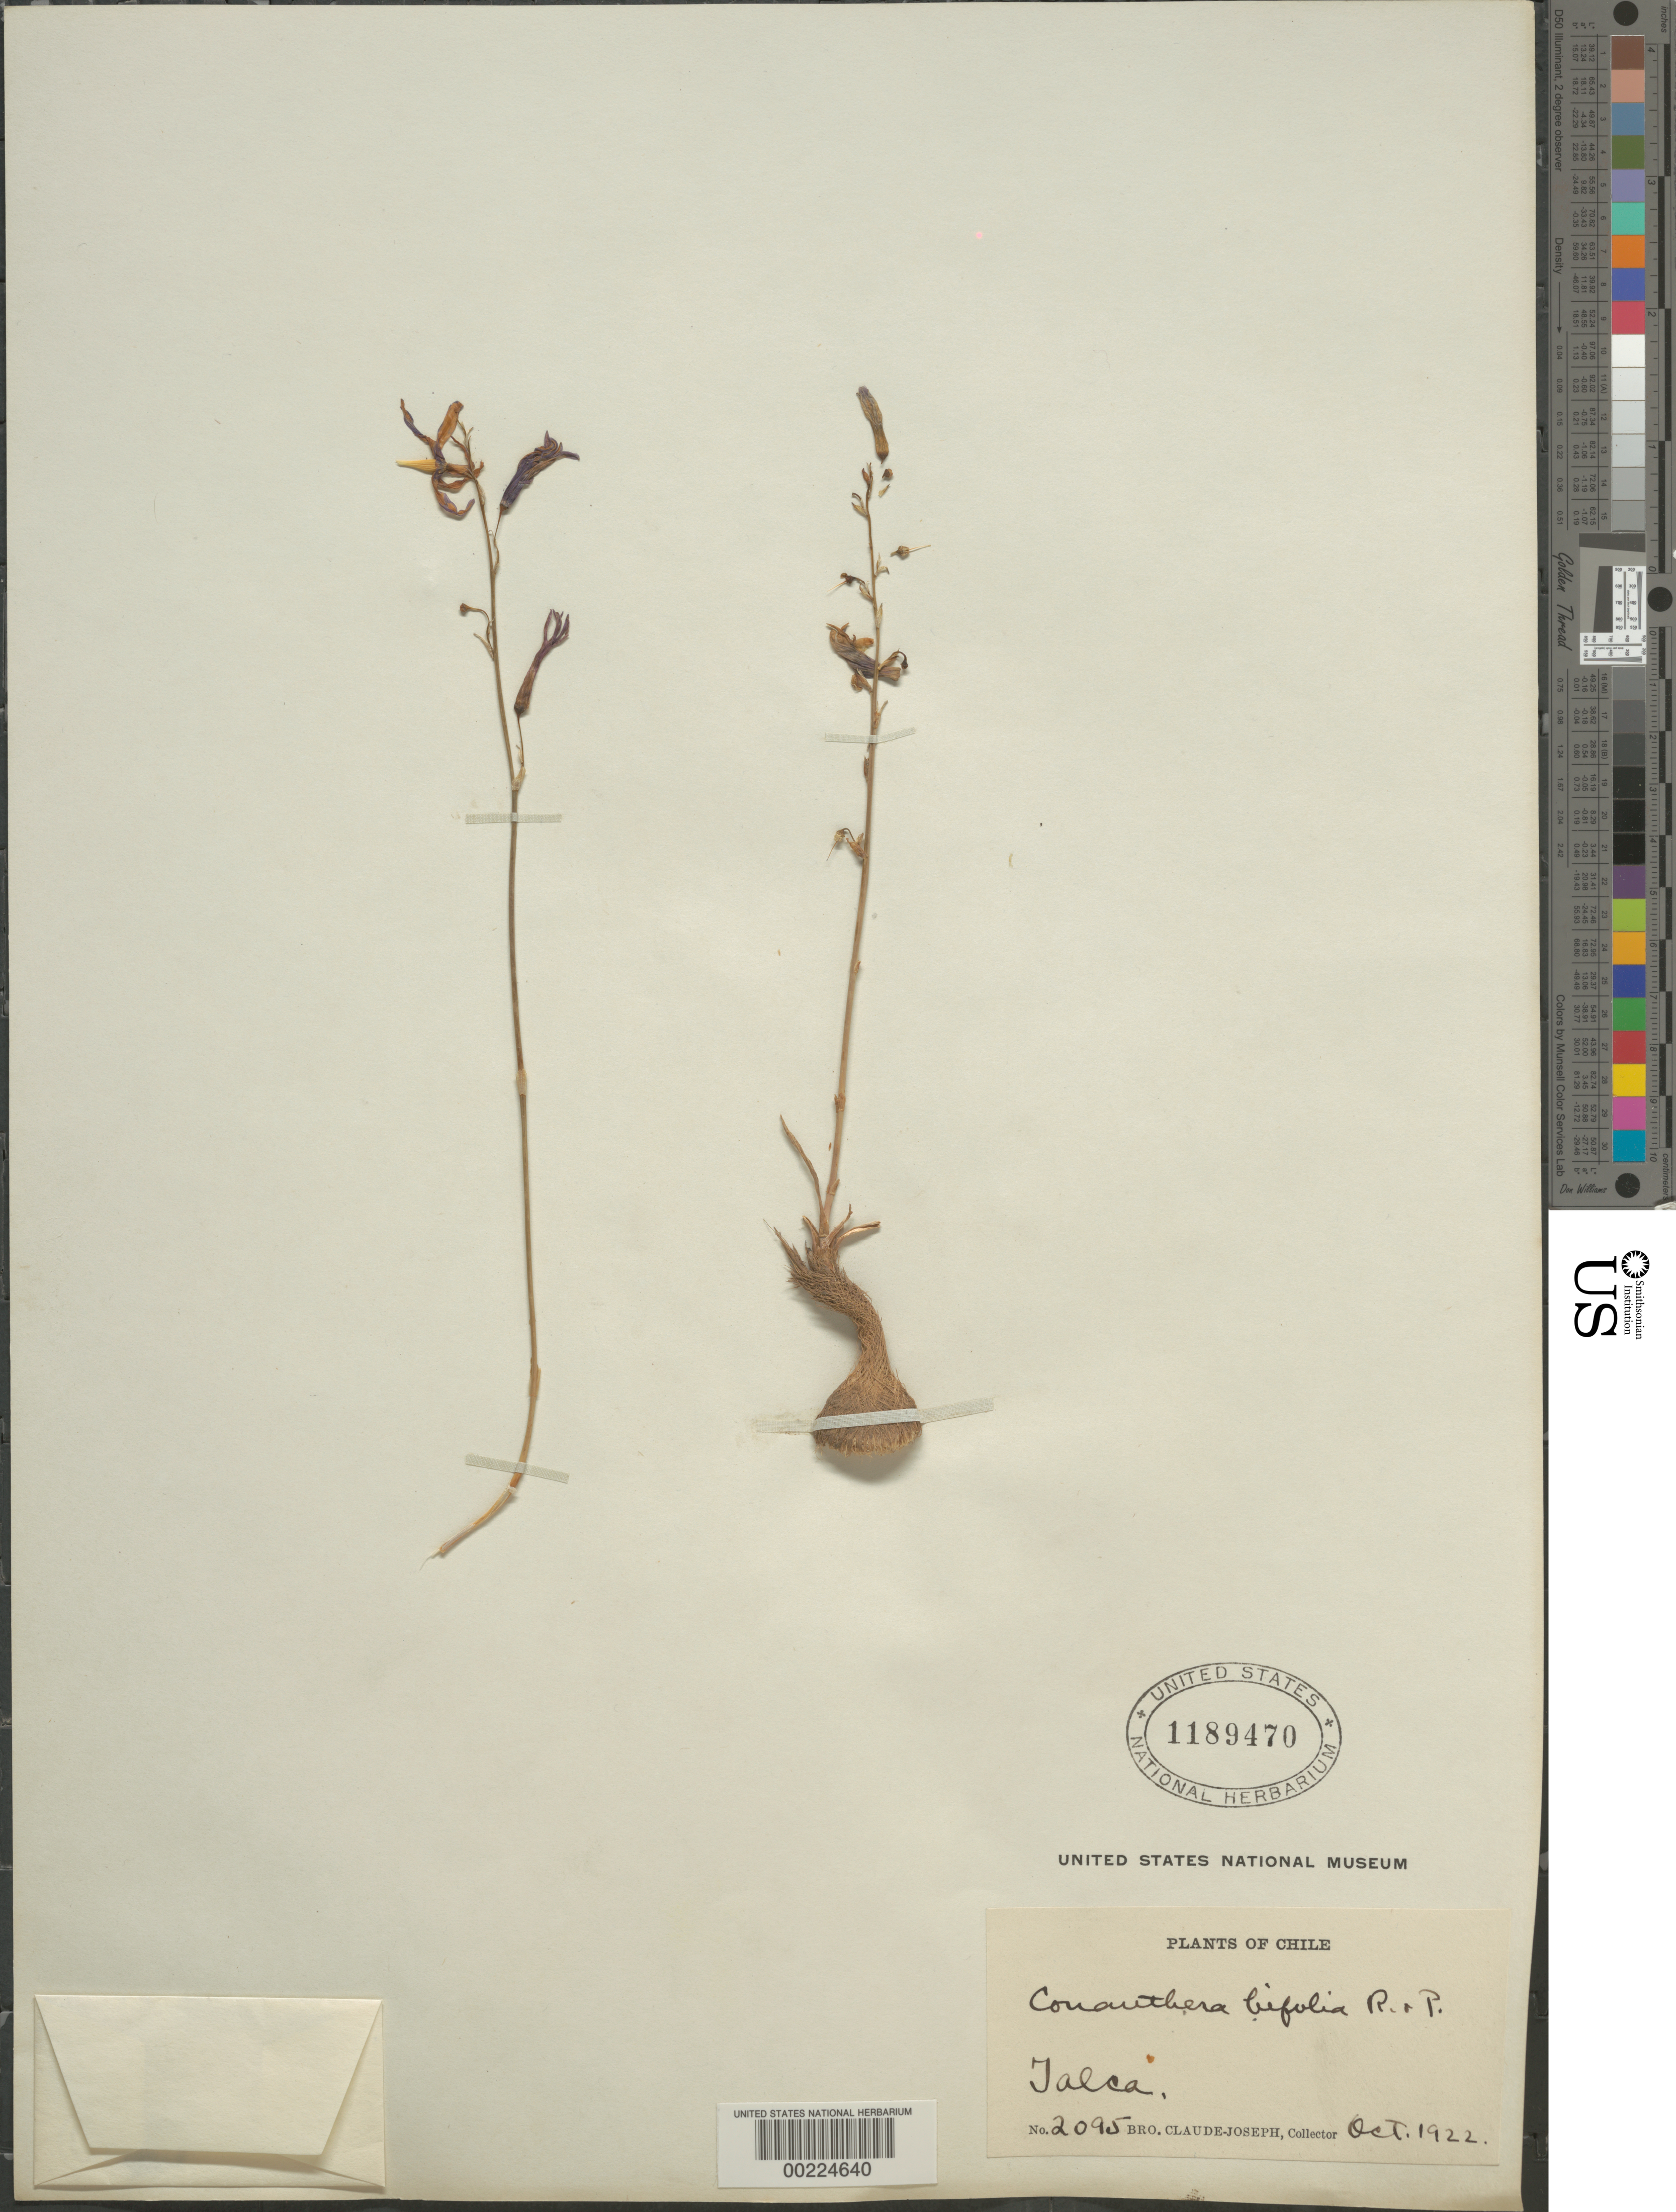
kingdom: Plantae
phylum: Tracheophyta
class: Liliopsida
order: Asparagales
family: Tecophilaeaceae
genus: Conanthera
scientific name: Conanthera bifolia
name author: Ruiz & Pav.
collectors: Bro. Claude-Joseph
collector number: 2095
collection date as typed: Oct 1922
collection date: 1922-10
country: Chile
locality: Talca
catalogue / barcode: US 1189470